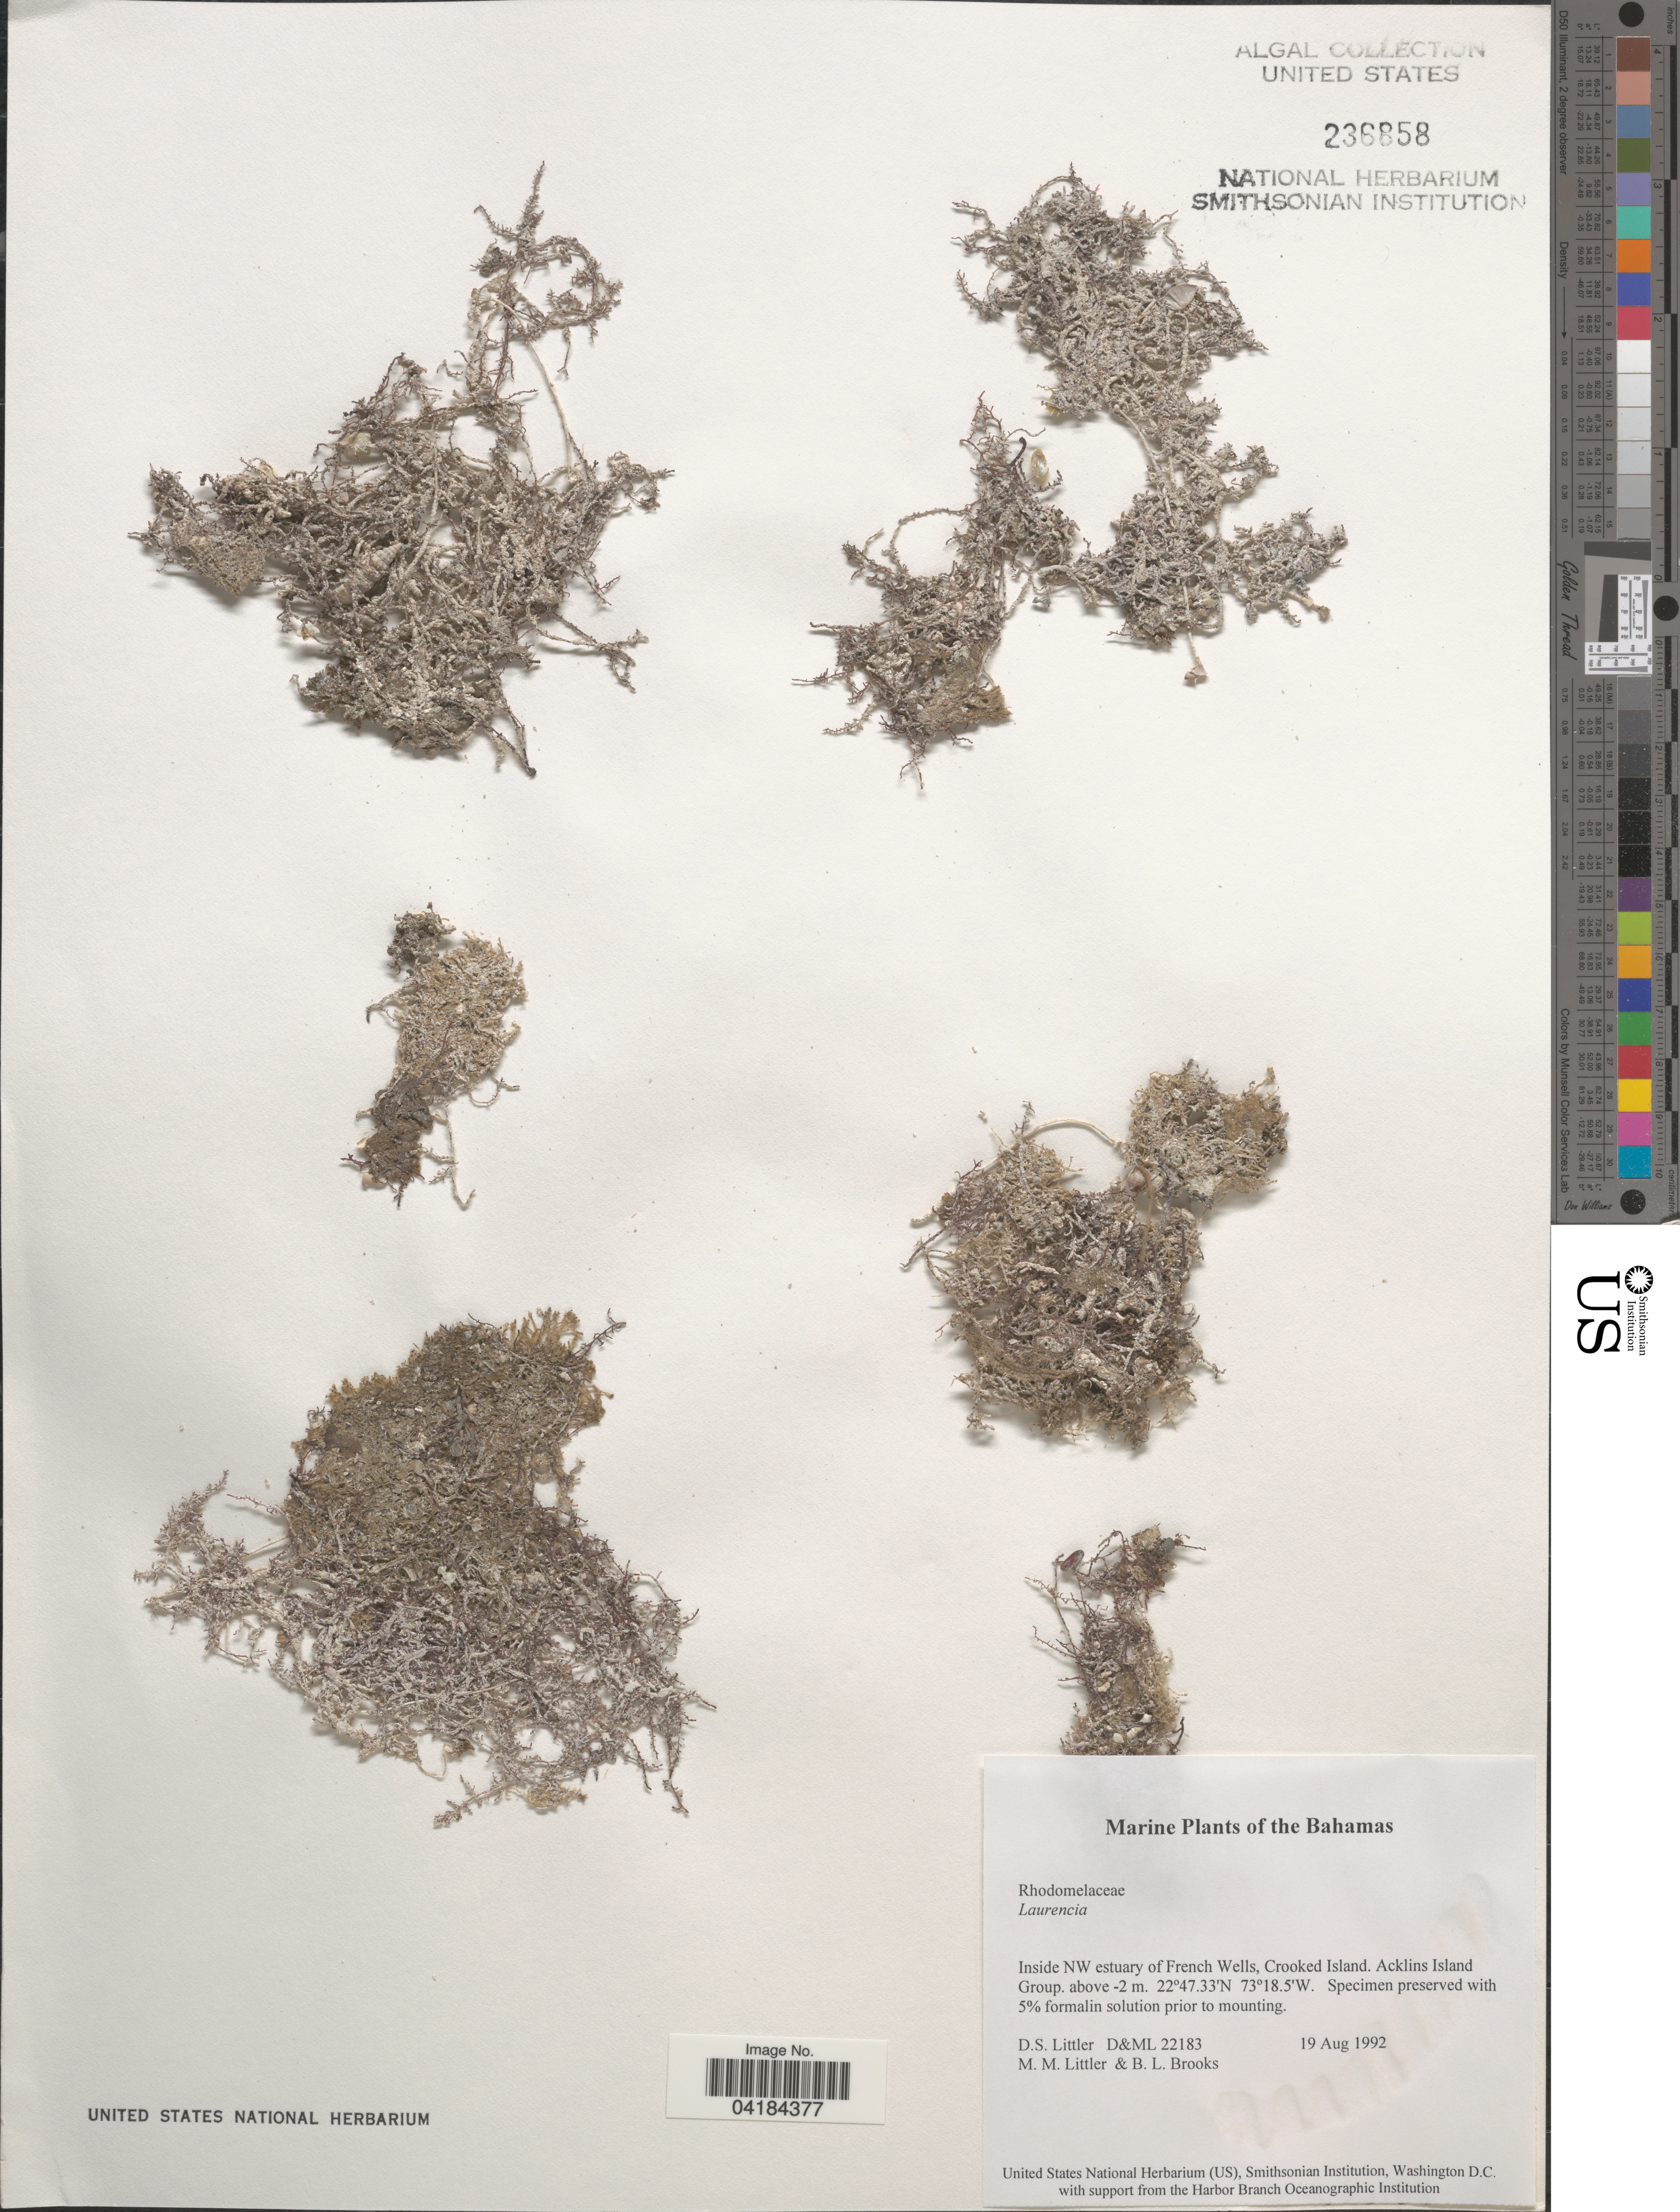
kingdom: Plantae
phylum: Rhodophyta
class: Florideophyceae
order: Ceramiales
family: Rhodomelaceae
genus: Laurencia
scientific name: Laurencia sp.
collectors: D. S. Littler & B. Brooks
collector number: D&ML22183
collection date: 1992-08-19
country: Bahamas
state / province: Acklins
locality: The Bahamas. Inside NW estuary of French Wells, Crooked Island, Acklins Island Group.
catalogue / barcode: US 236858